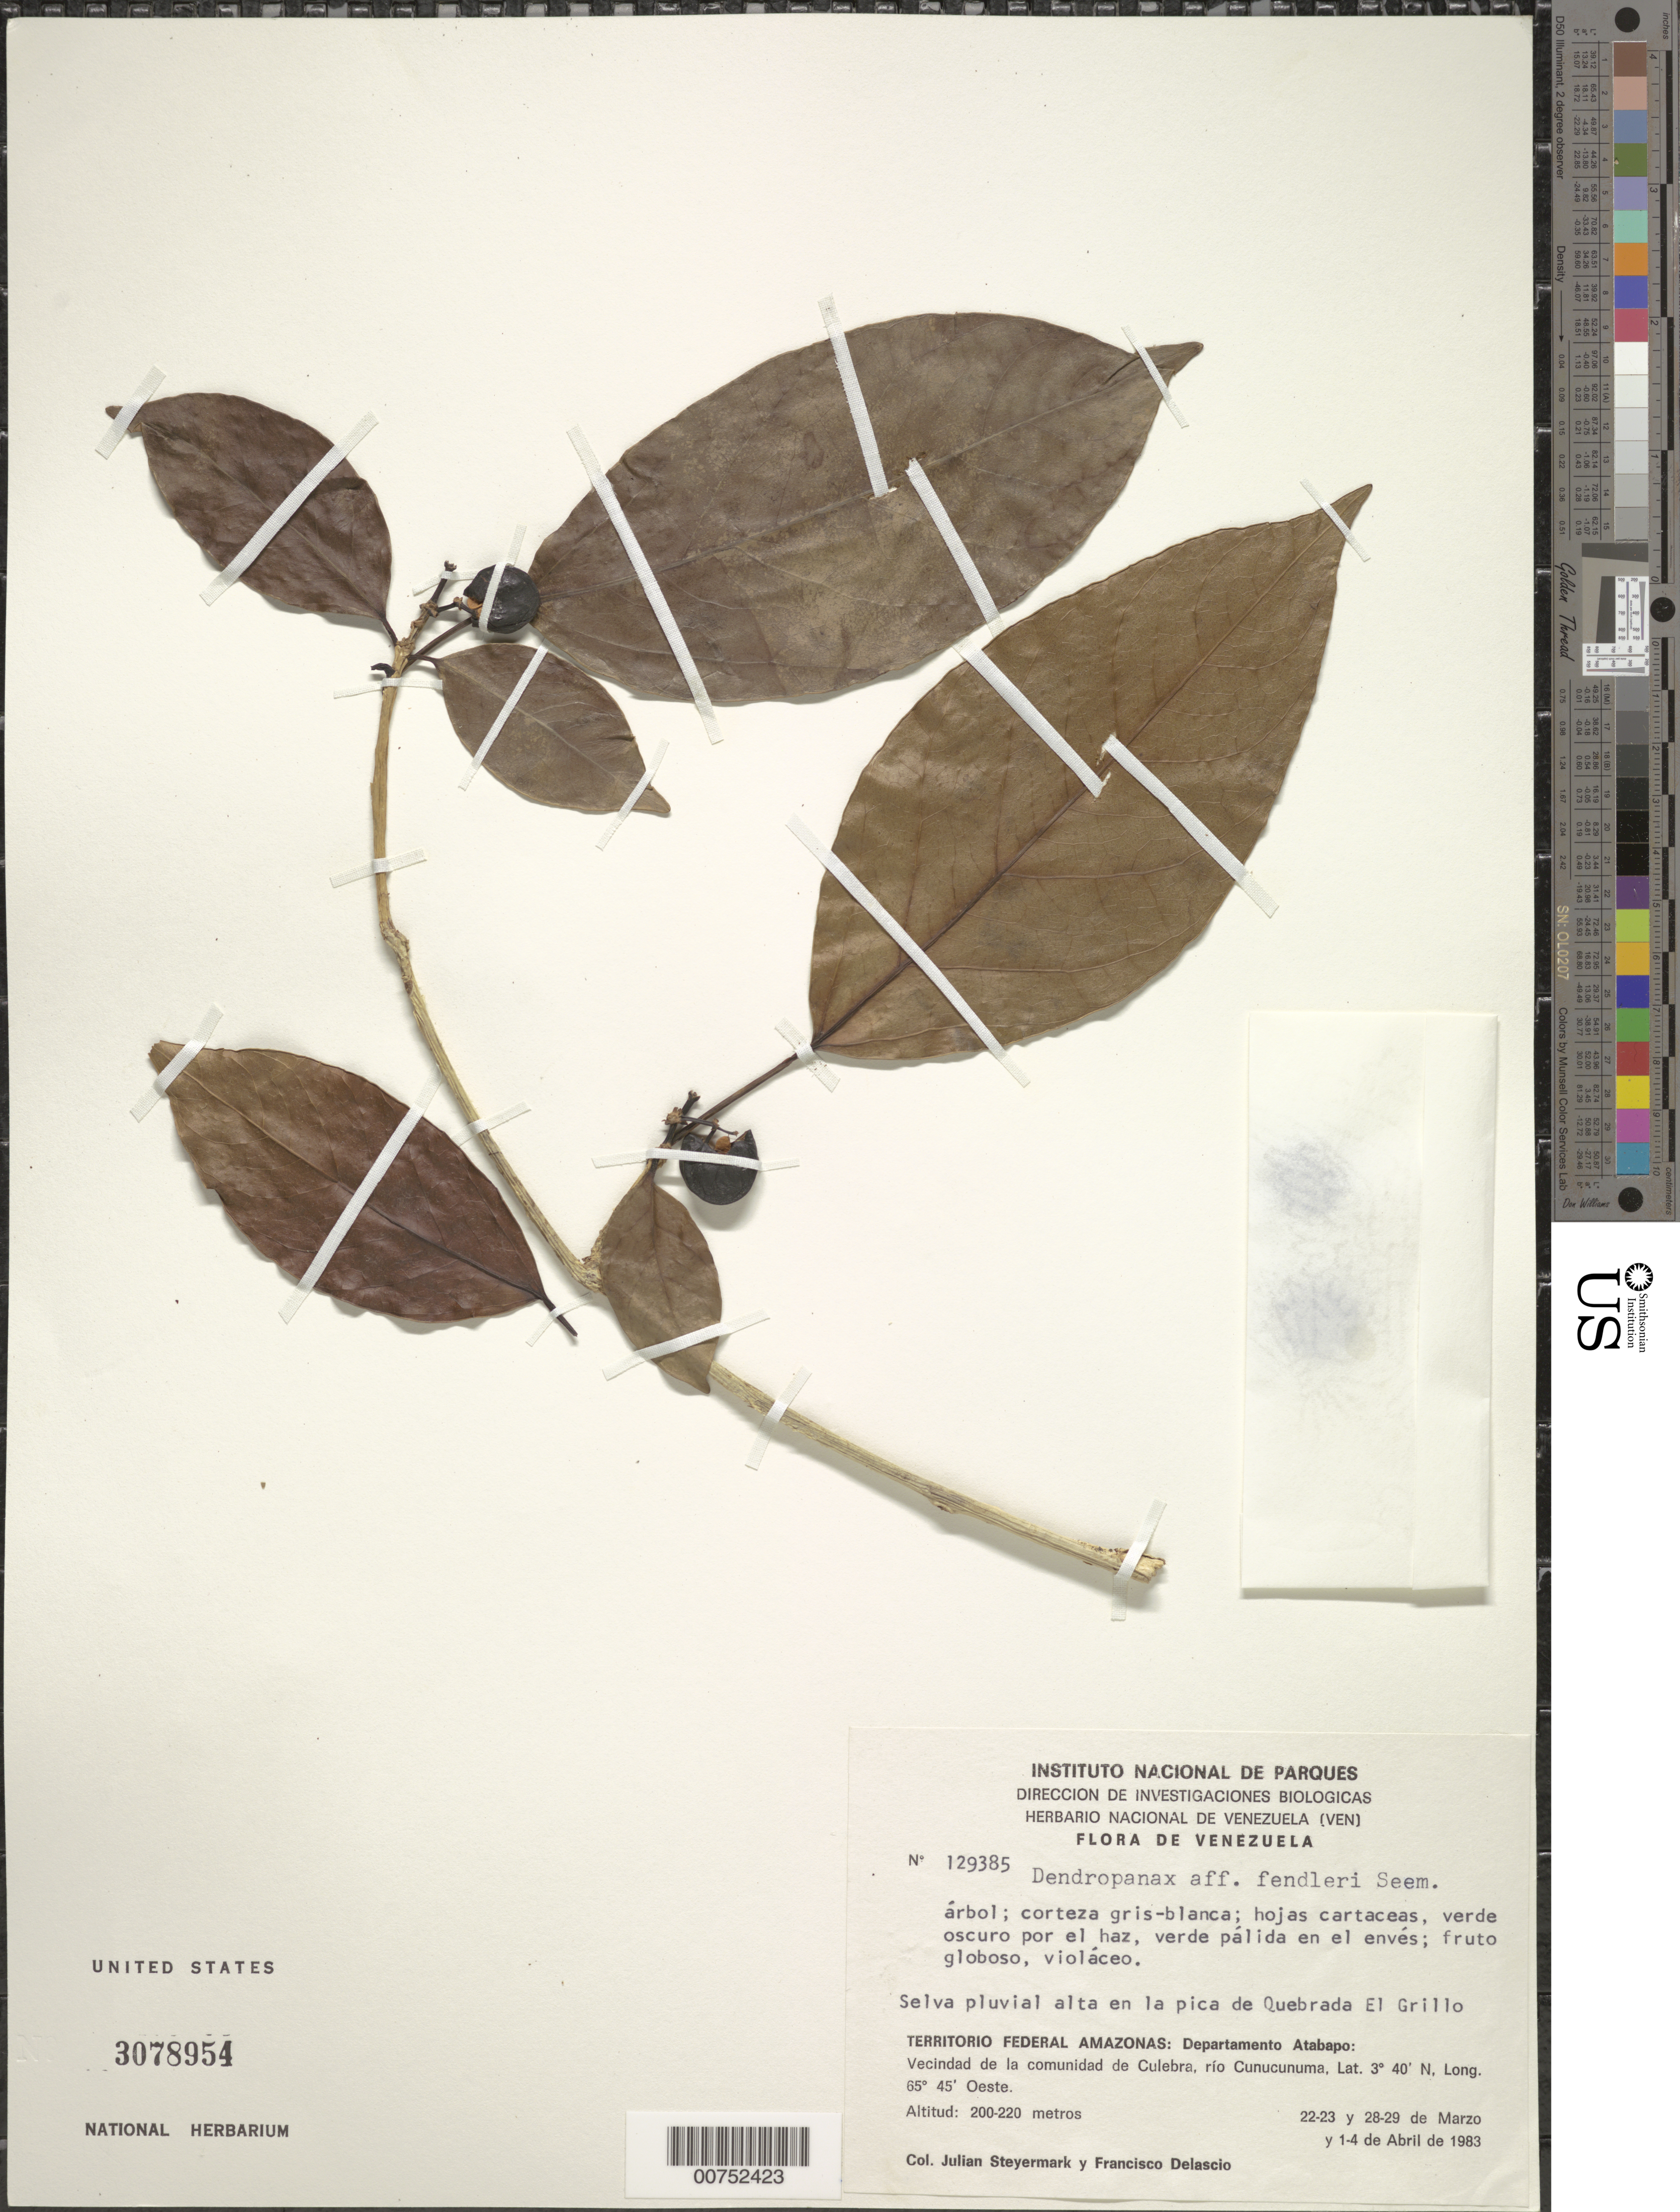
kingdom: Plantae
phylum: Tracheophyta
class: Magnoliopsida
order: Apiales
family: Araliaceae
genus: Dendropanax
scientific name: Dendropanax fendleri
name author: Seem.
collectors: J. Steyermark & F. Delascio C.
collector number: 129385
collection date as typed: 22-Mar-83 to 4-Apr-83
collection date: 1983-03-22/1983-04-04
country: Venezuela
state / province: Amazonas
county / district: Atabapo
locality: Río Cunucunuma, vic. de la comunidad de Culebra, en la pica de Quebrada El Grillo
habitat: Selva pluvial alta en la pica de quebrada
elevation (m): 200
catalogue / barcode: US 3078954